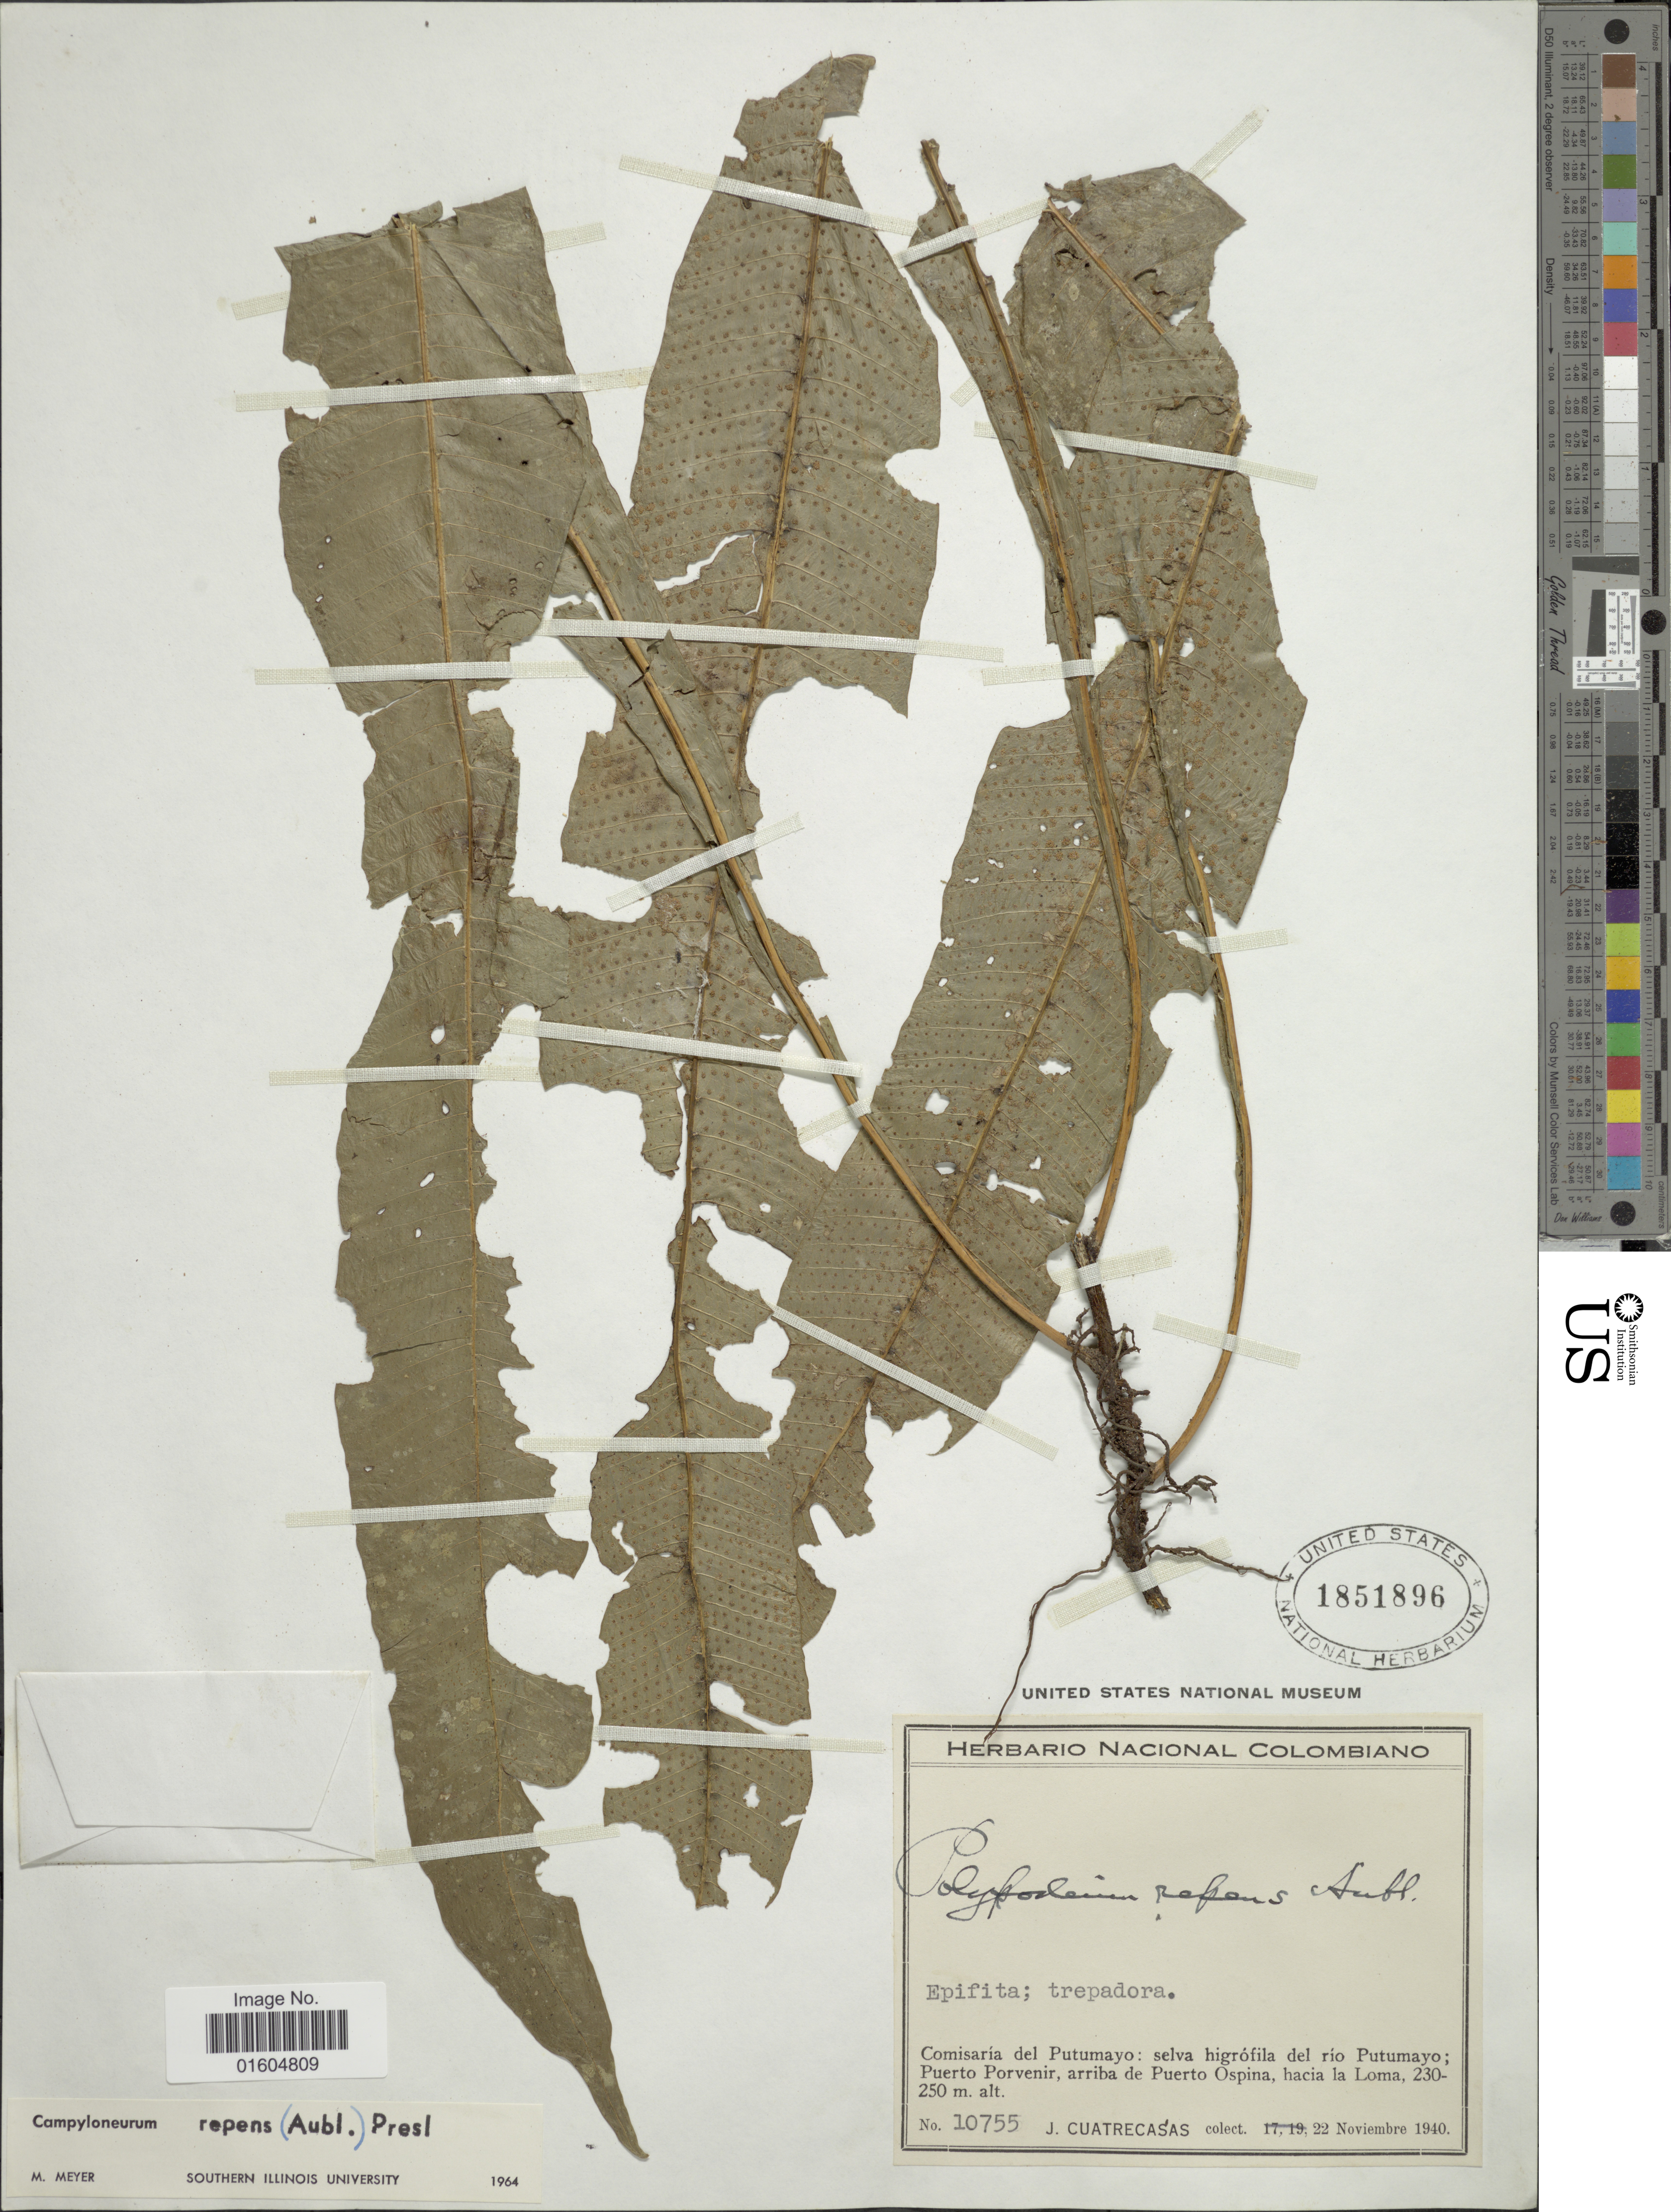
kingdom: Plantae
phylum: Tracheophyta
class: Polypodiopsida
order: Polypodiales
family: Polypodiaceae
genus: Campyloneurum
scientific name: Campyloneurum repens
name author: (Aubl.) C. Presl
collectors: J. Cuatrecasas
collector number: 10755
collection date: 1940-11-22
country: Colombia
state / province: Putumayo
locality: Colombiano. Comisaria del Putumayo: selva higrofila del rio Putumayo; Puerto Provenir, arriba de Puerto Ospina, hacia la Loma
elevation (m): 250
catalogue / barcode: US 1851896